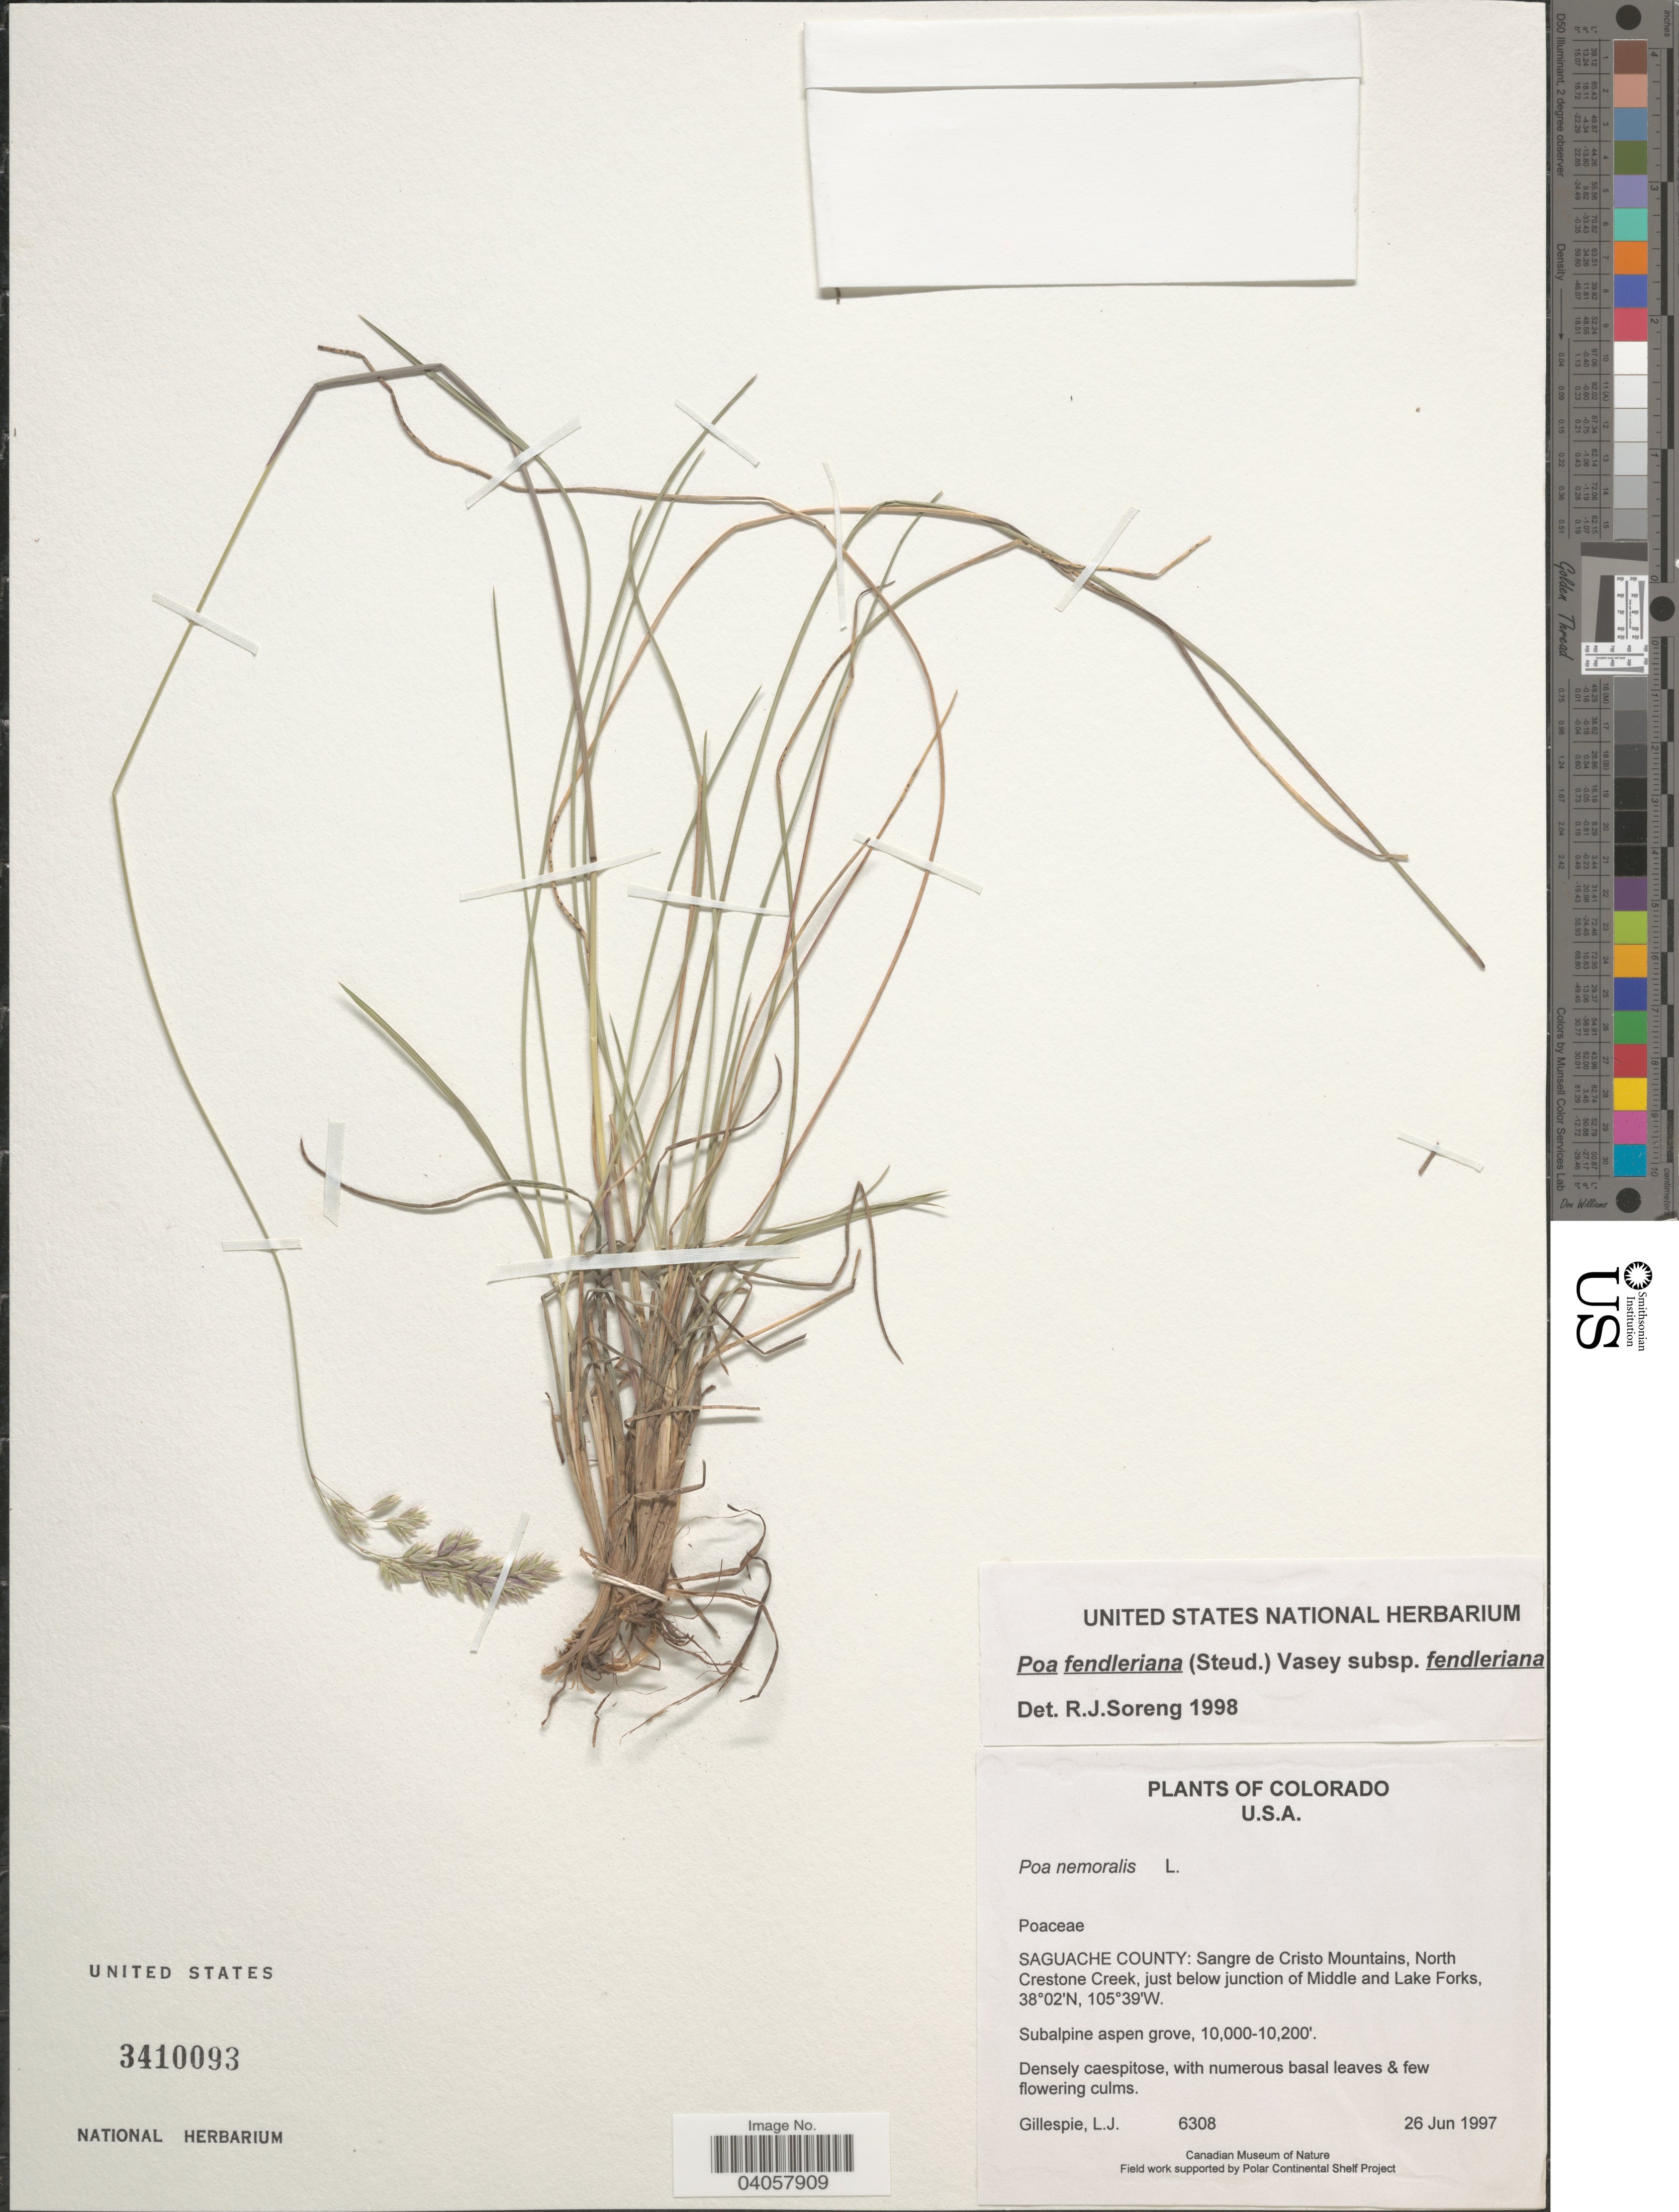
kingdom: Plantae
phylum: Tracheophyta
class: Liliopsida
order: Poales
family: Poaceae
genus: Poa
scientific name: Poa fendleriana subsp. fendleriana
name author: (Steud.) Vasey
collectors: L. Gillespie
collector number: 6308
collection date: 1997-06-26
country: United States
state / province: Colorado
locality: Saguache County: Sangre de Cristo Mountains, North Crestone Creek, just below junction of Middle and Lake Forks.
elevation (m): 3048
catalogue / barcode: US 3410093